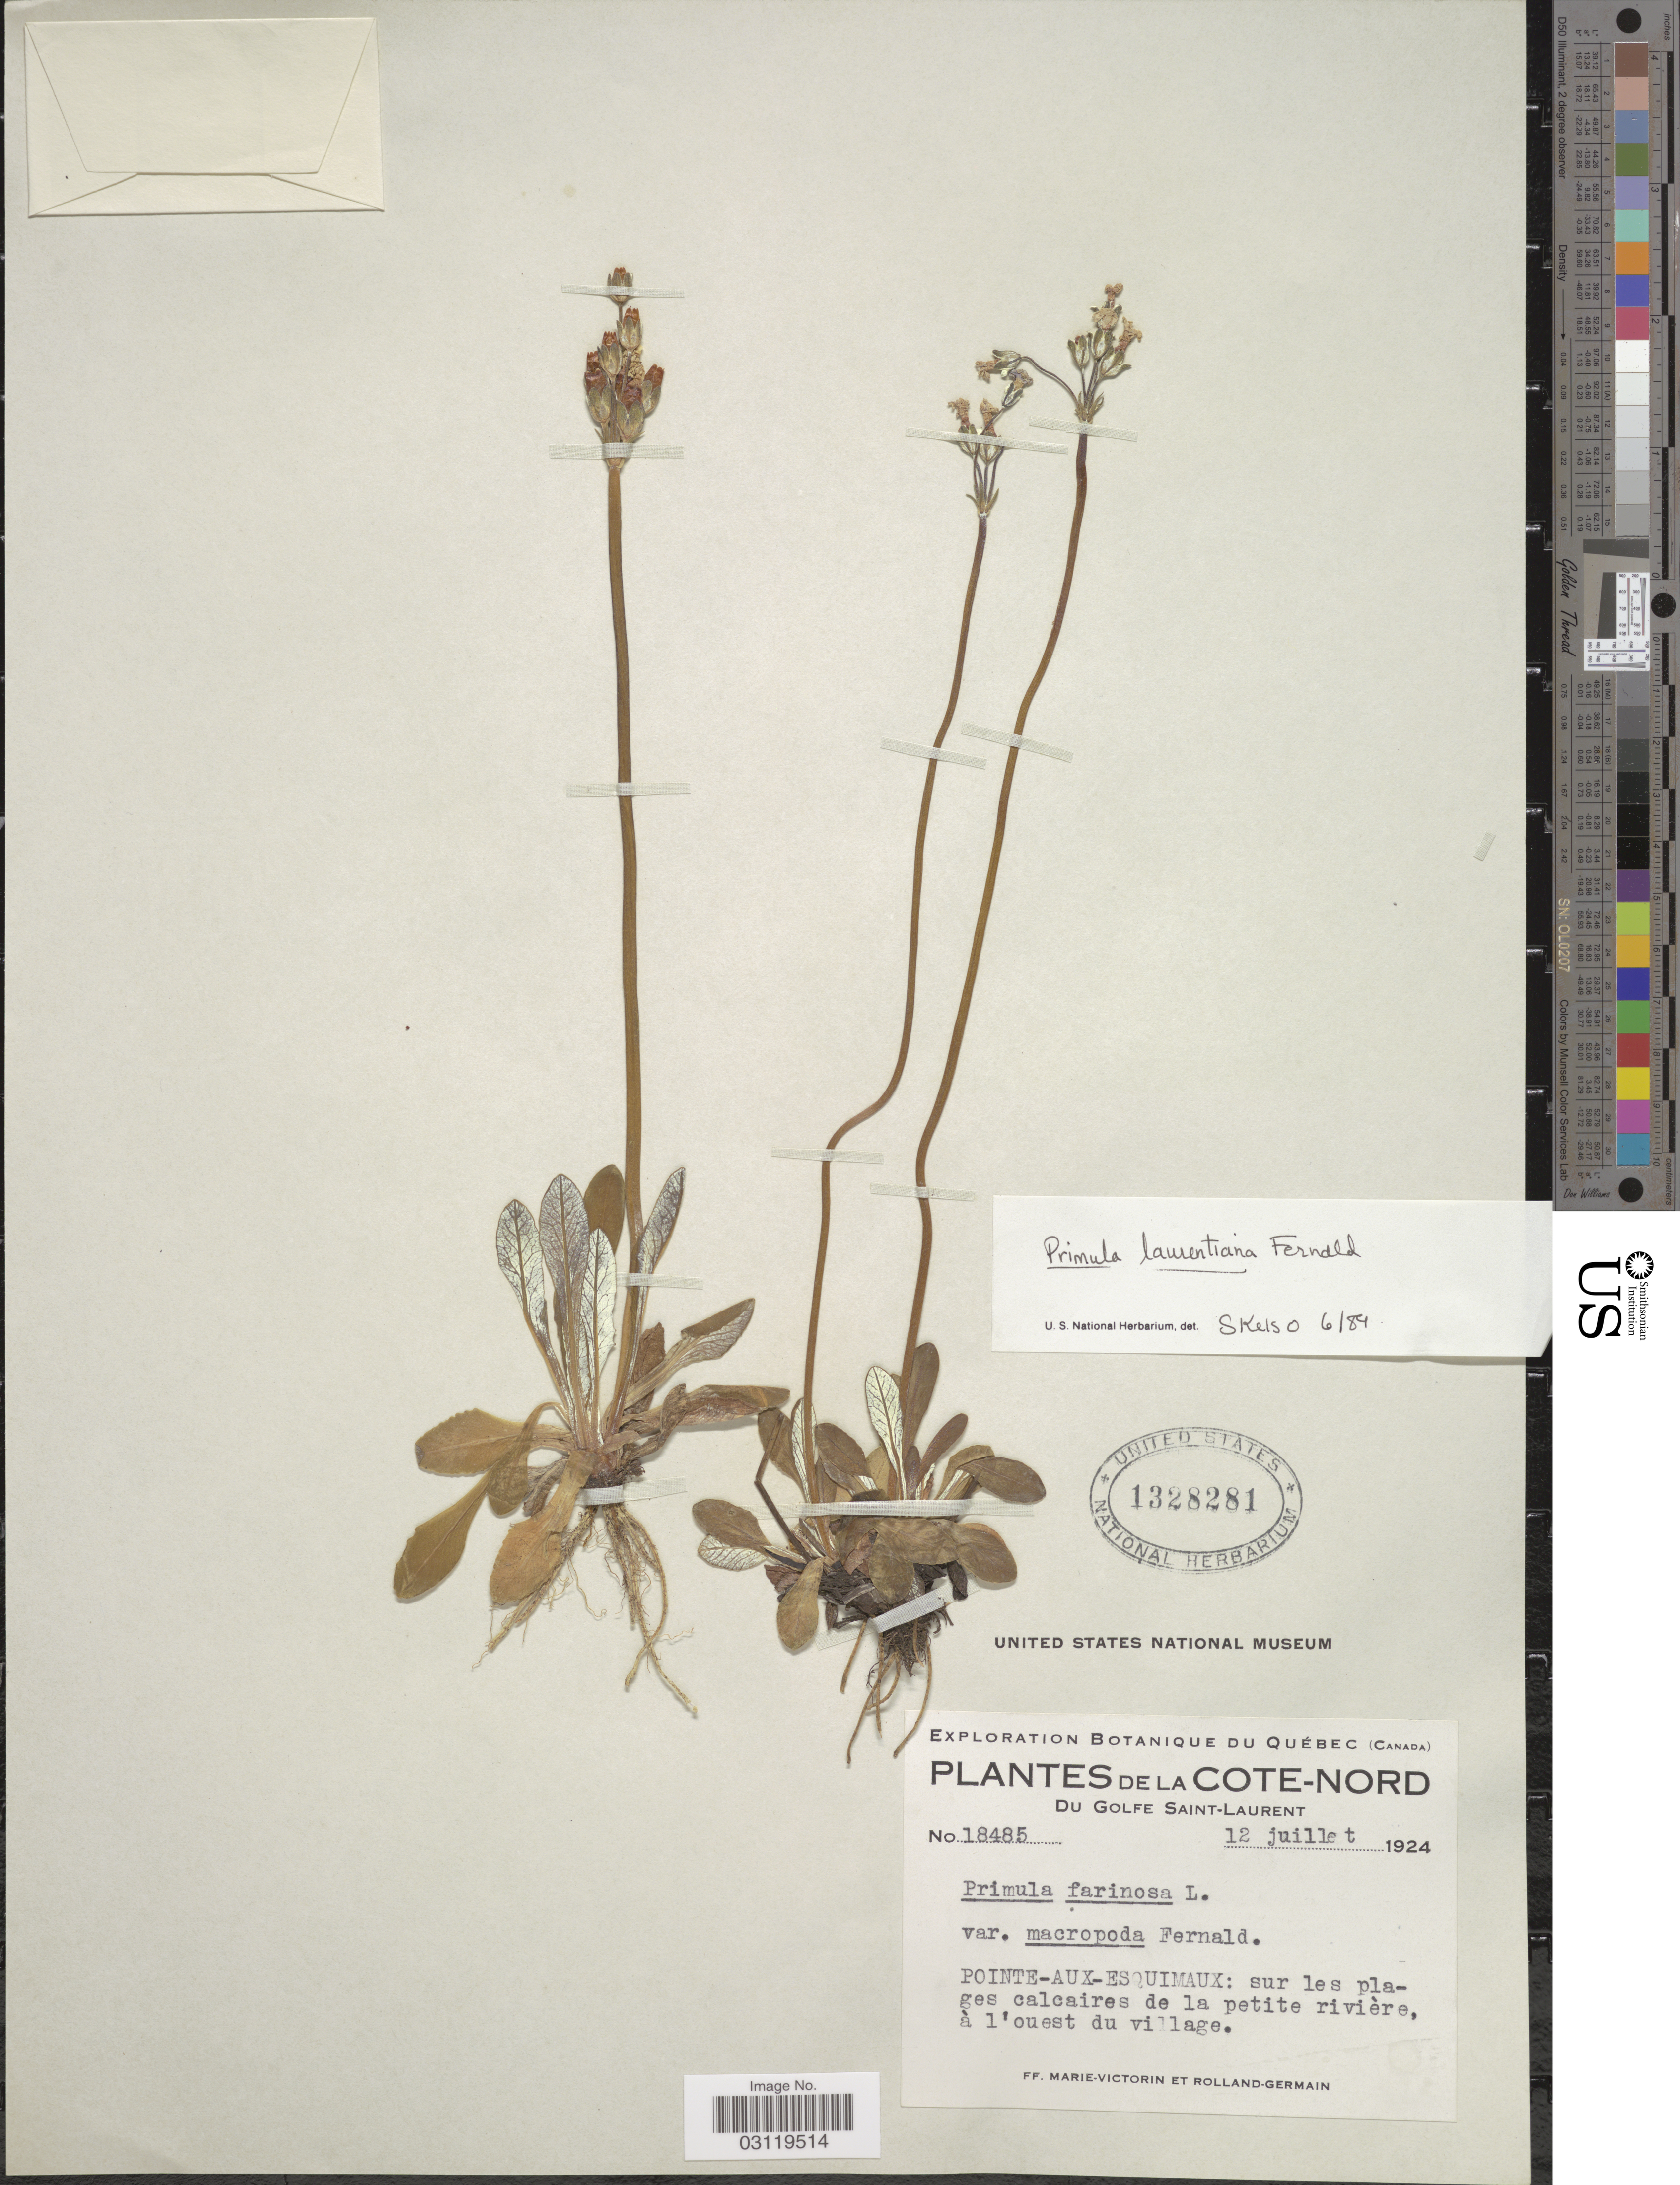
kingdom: Plantae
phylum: Tracheophyta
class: Magnoliopsida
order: Ericales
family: Primulaceae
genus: Primula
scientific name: Primula laurentiana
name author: Fernald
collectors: F. Marie-Victorin & Rolland-Germain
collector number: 18485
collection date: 1924-07-12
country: Canada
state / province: Quebec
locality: La Cote-Nord du Golfe Saint-Laurent. Pointe-aux-Esquimax: sure les plages calcaires de la petite rivière, à l'ouest du village.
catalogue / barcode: US 1328281